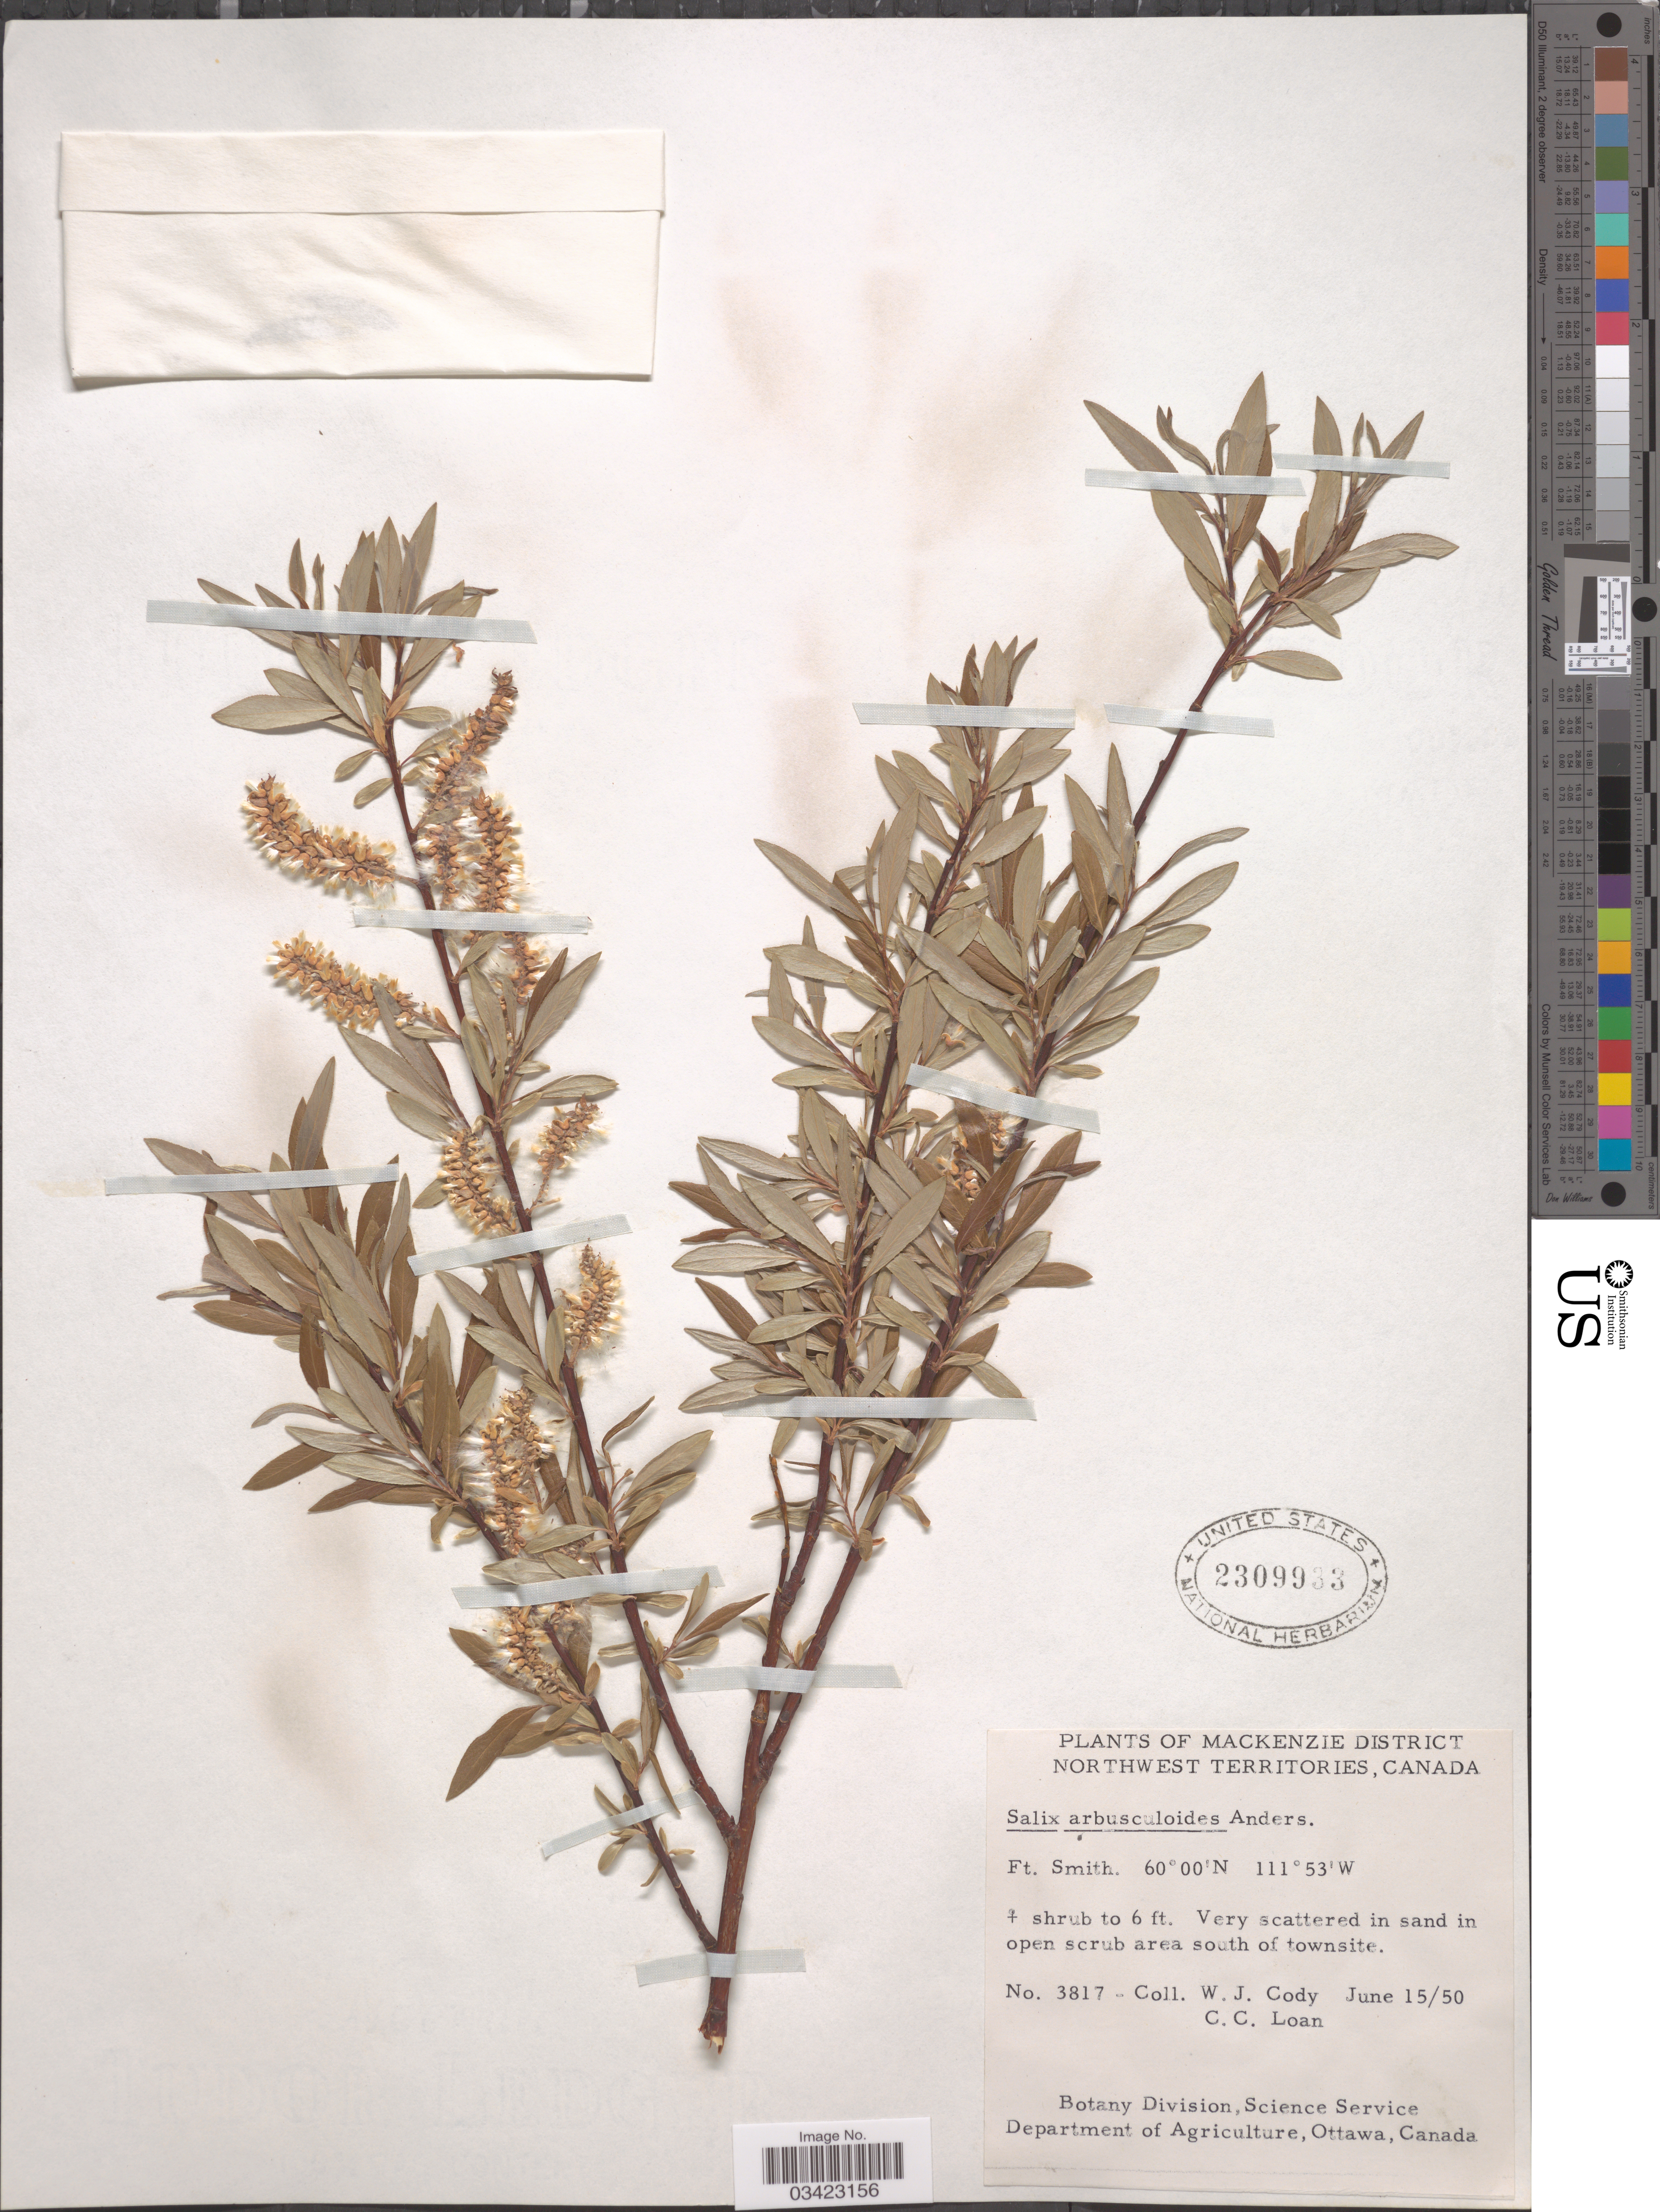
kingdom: Plantae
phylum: Tracheophyta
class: Magnoliopsida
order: Malpighiales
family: Salicaceae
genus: Salix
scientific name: Salix arbusculoides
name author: Andersson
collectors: W. Cody & C. Loan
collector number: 3817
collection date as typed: Transcribed d/m/y: 15/6/50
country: Canada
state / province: Northwest Territories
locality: Mackenzie District. Ft. Smith. South of townsite.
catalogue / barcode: US 2309933